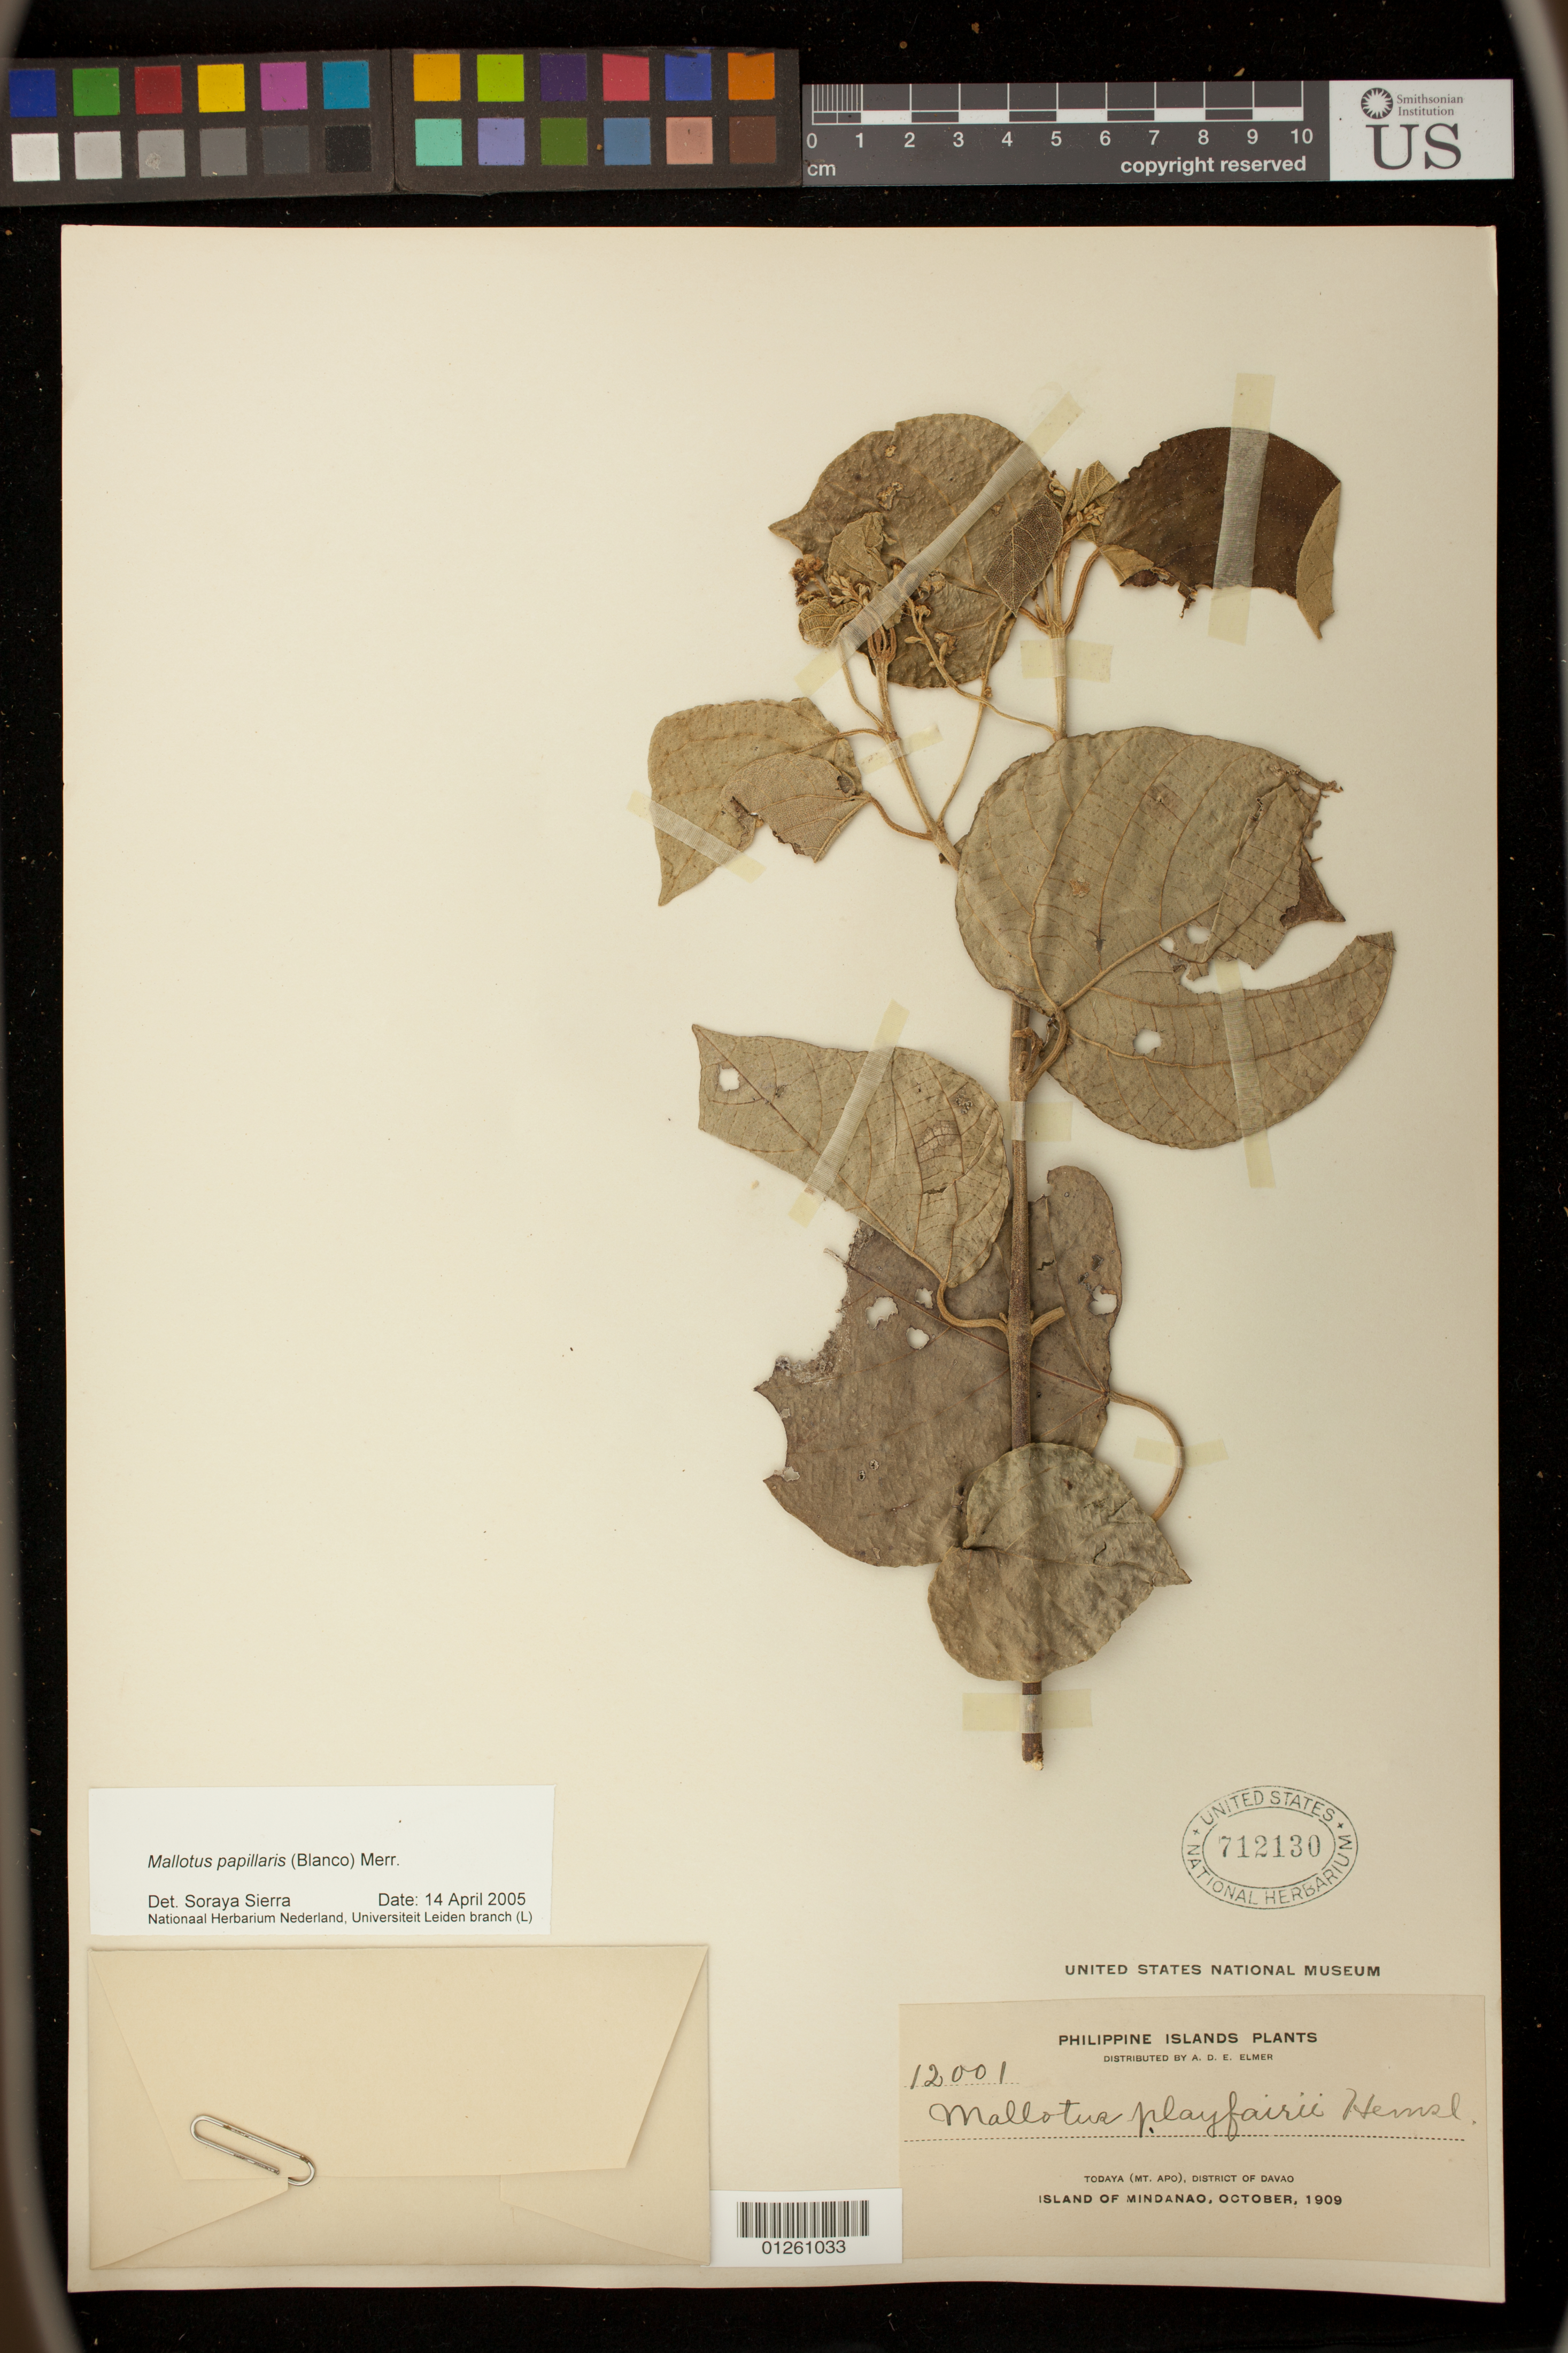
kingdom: Plantae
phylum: Tracheophyta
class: Magnoliopsida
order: Malpighiales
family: Euphorbiaceae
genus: Mallotus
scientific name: Mallotus papillaris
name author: (Blanco) Merr.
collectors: A. D. E. Elmer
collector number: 12001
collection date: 1909-10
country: Philippines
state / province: Davao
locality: Todaya (Mount Apo), Island of Mindanao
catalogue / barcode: US 712130